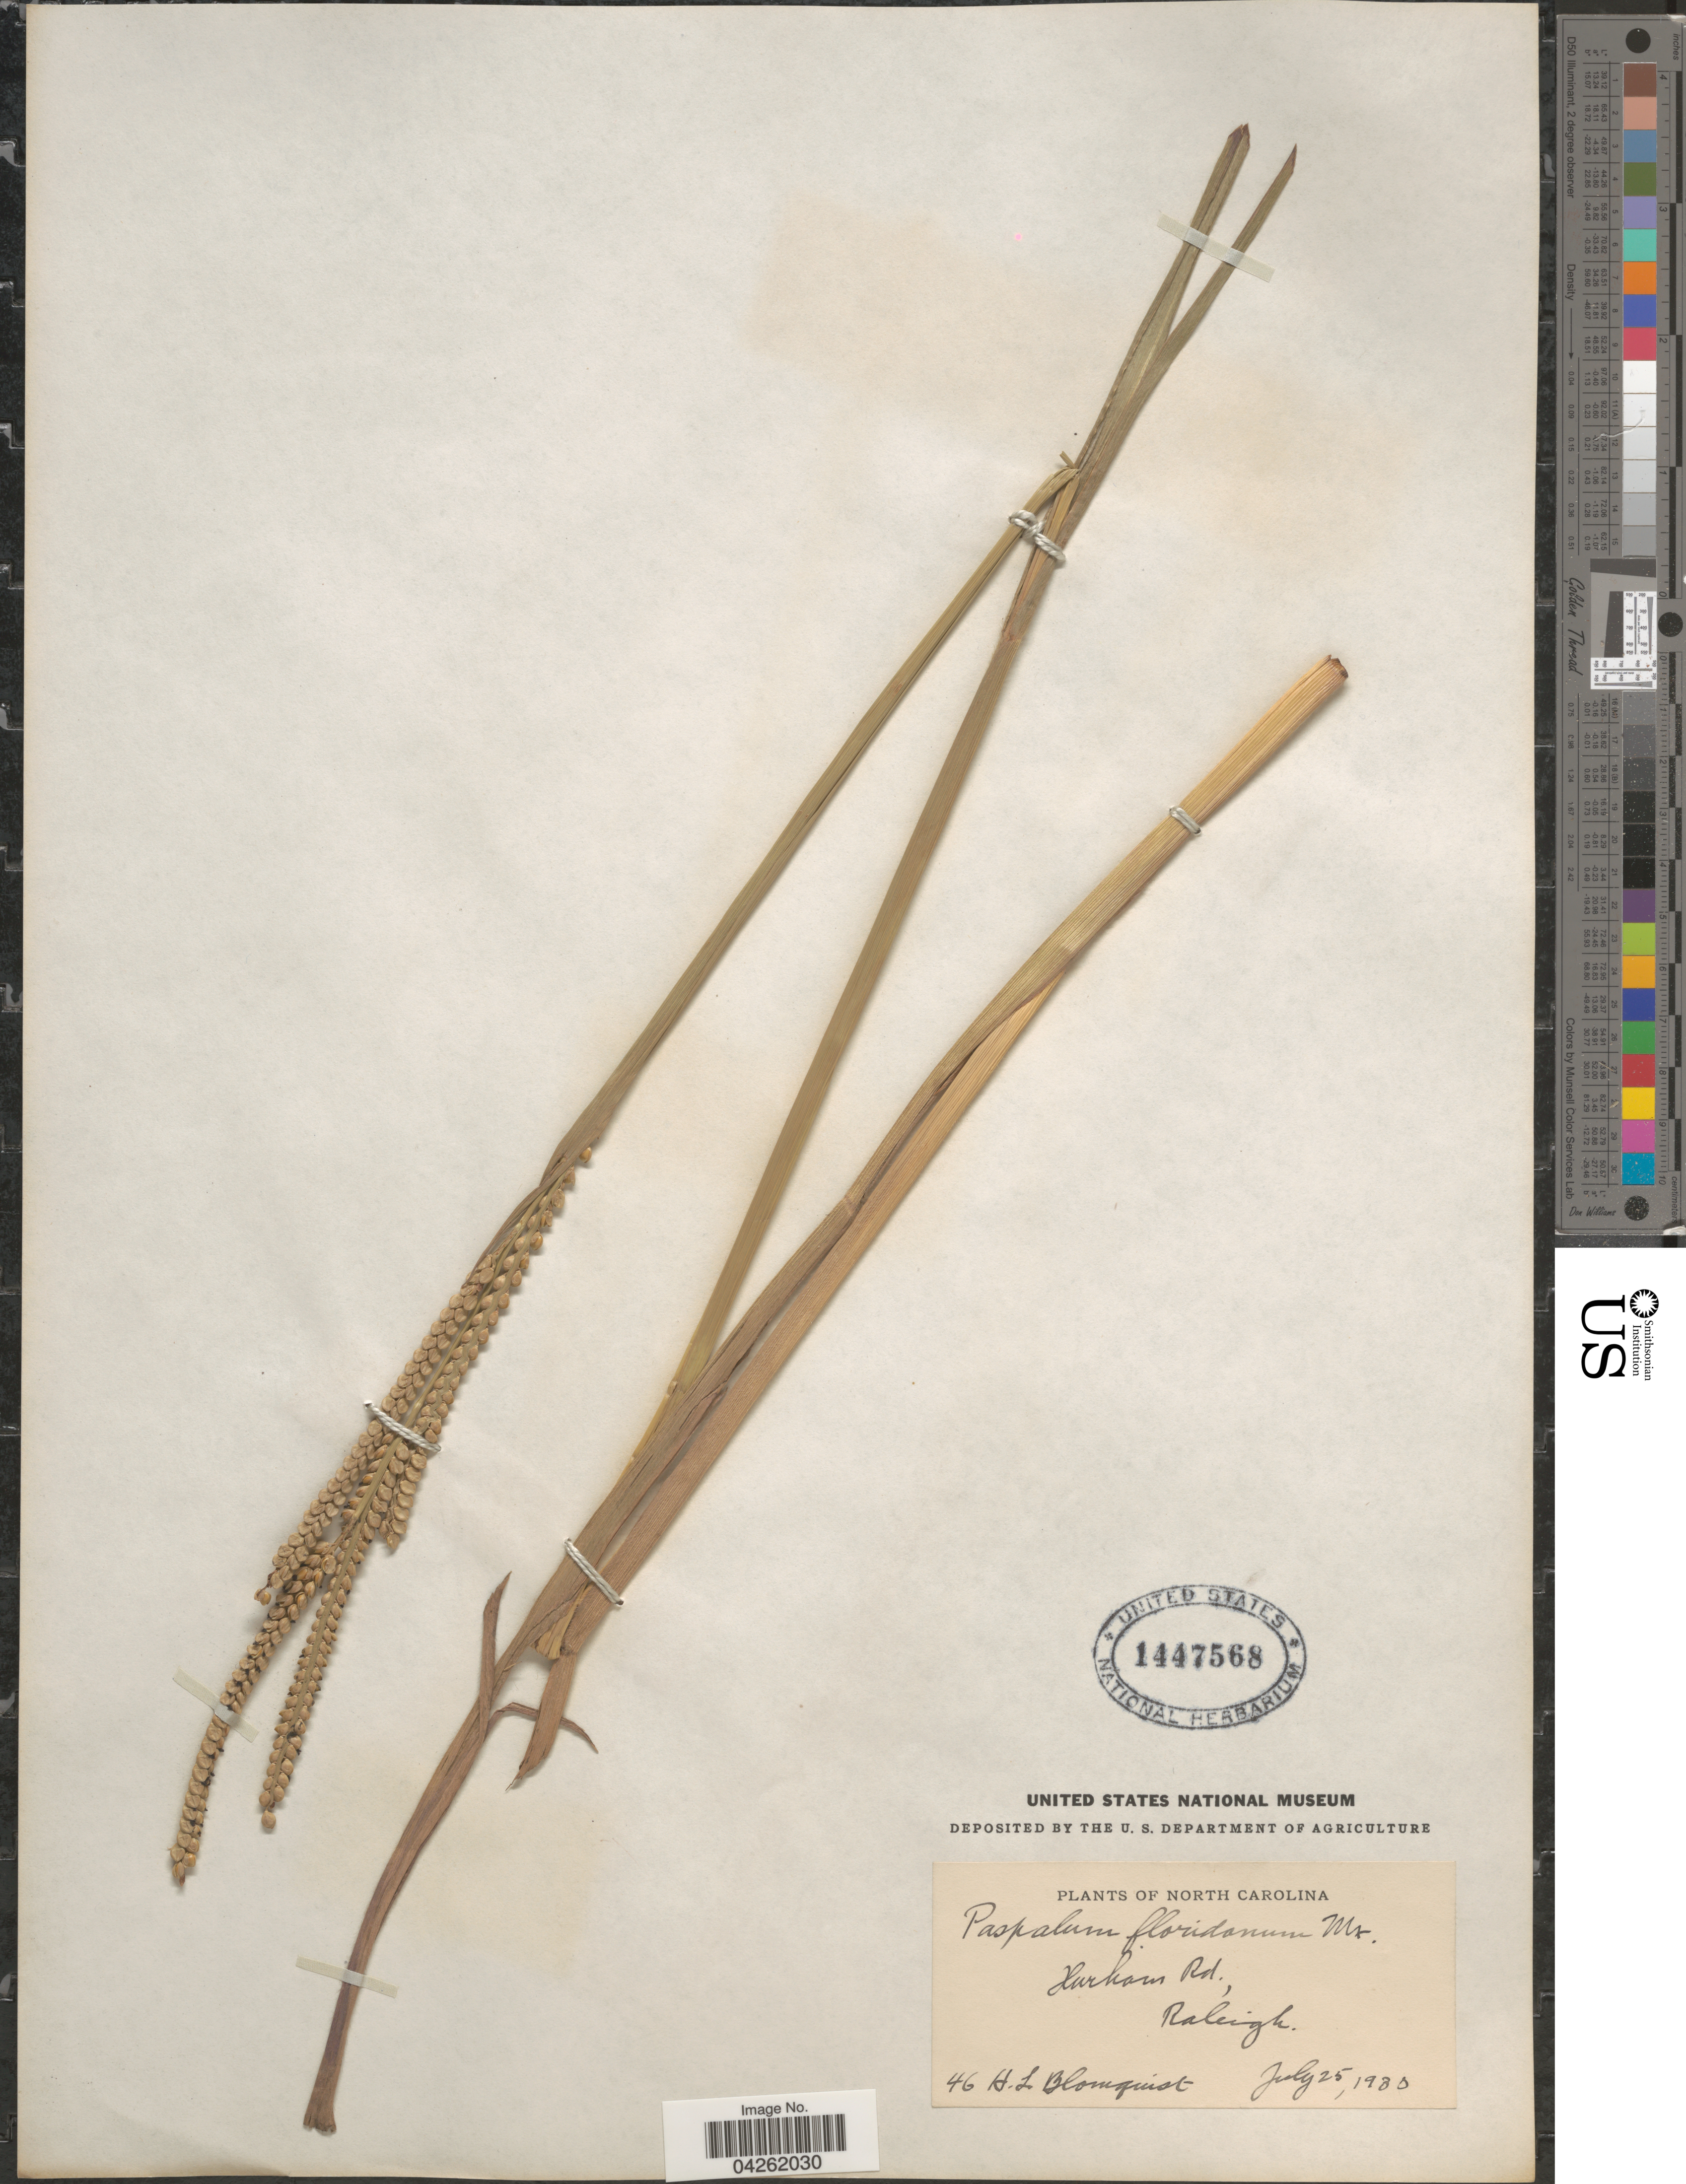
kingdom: Plantae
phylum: Tracheophyta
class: Liliopsida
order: Poales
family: Poaceae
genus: Paspalum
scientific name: Paspalum floridanum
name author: Michx.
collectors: H. Blomquist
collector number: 46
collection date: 1930-07-25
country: United States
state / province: North Carolina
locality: Durham Rd., Raleigh.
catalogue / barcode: US 1447568